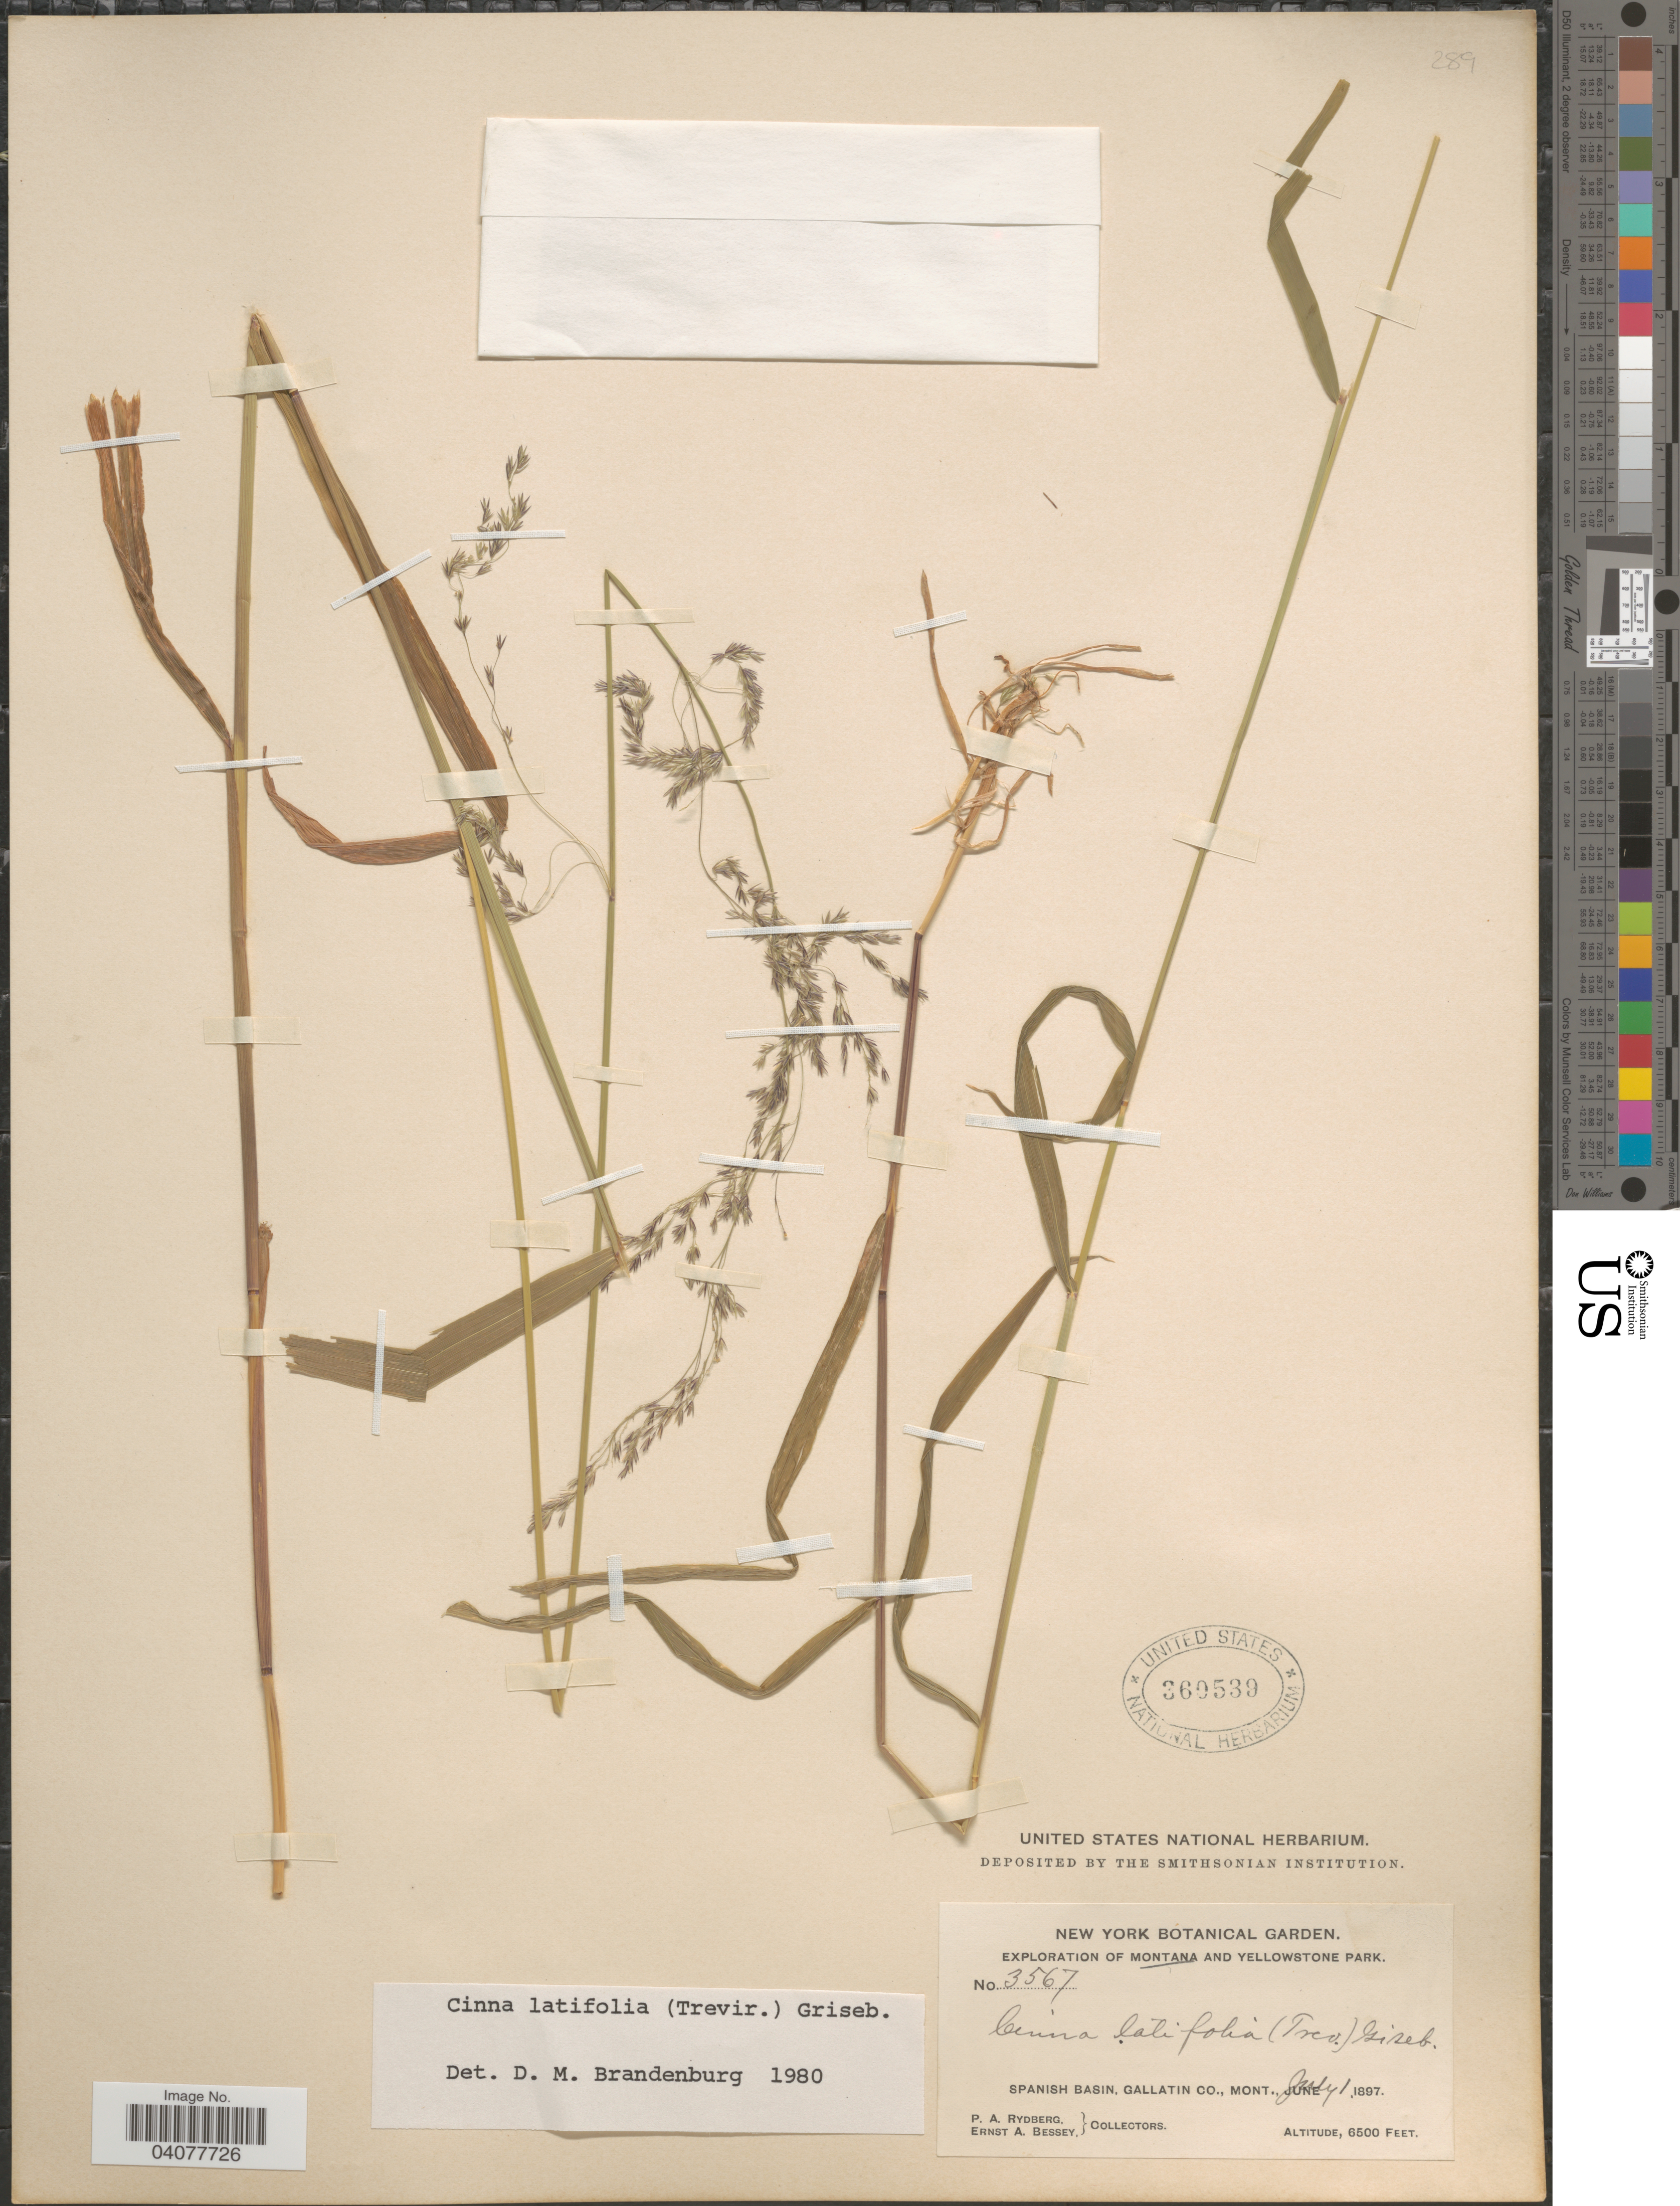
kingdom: Plantae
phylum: Tracheophyta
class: Liliopsida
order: Poales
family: Poaceae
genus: Cinna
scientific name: Cinna latifolia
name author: (Trevir. ex Goeppert) Griseb.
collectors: P. A. Rydberg & E. A. Bessey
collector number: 3567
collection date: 1897-07-01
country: United States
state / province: Montana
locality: Exploration of Montana and Yellowstone National Park. Spanish Basin, Gallatin Co.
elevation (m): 1981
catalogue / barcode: US 360539